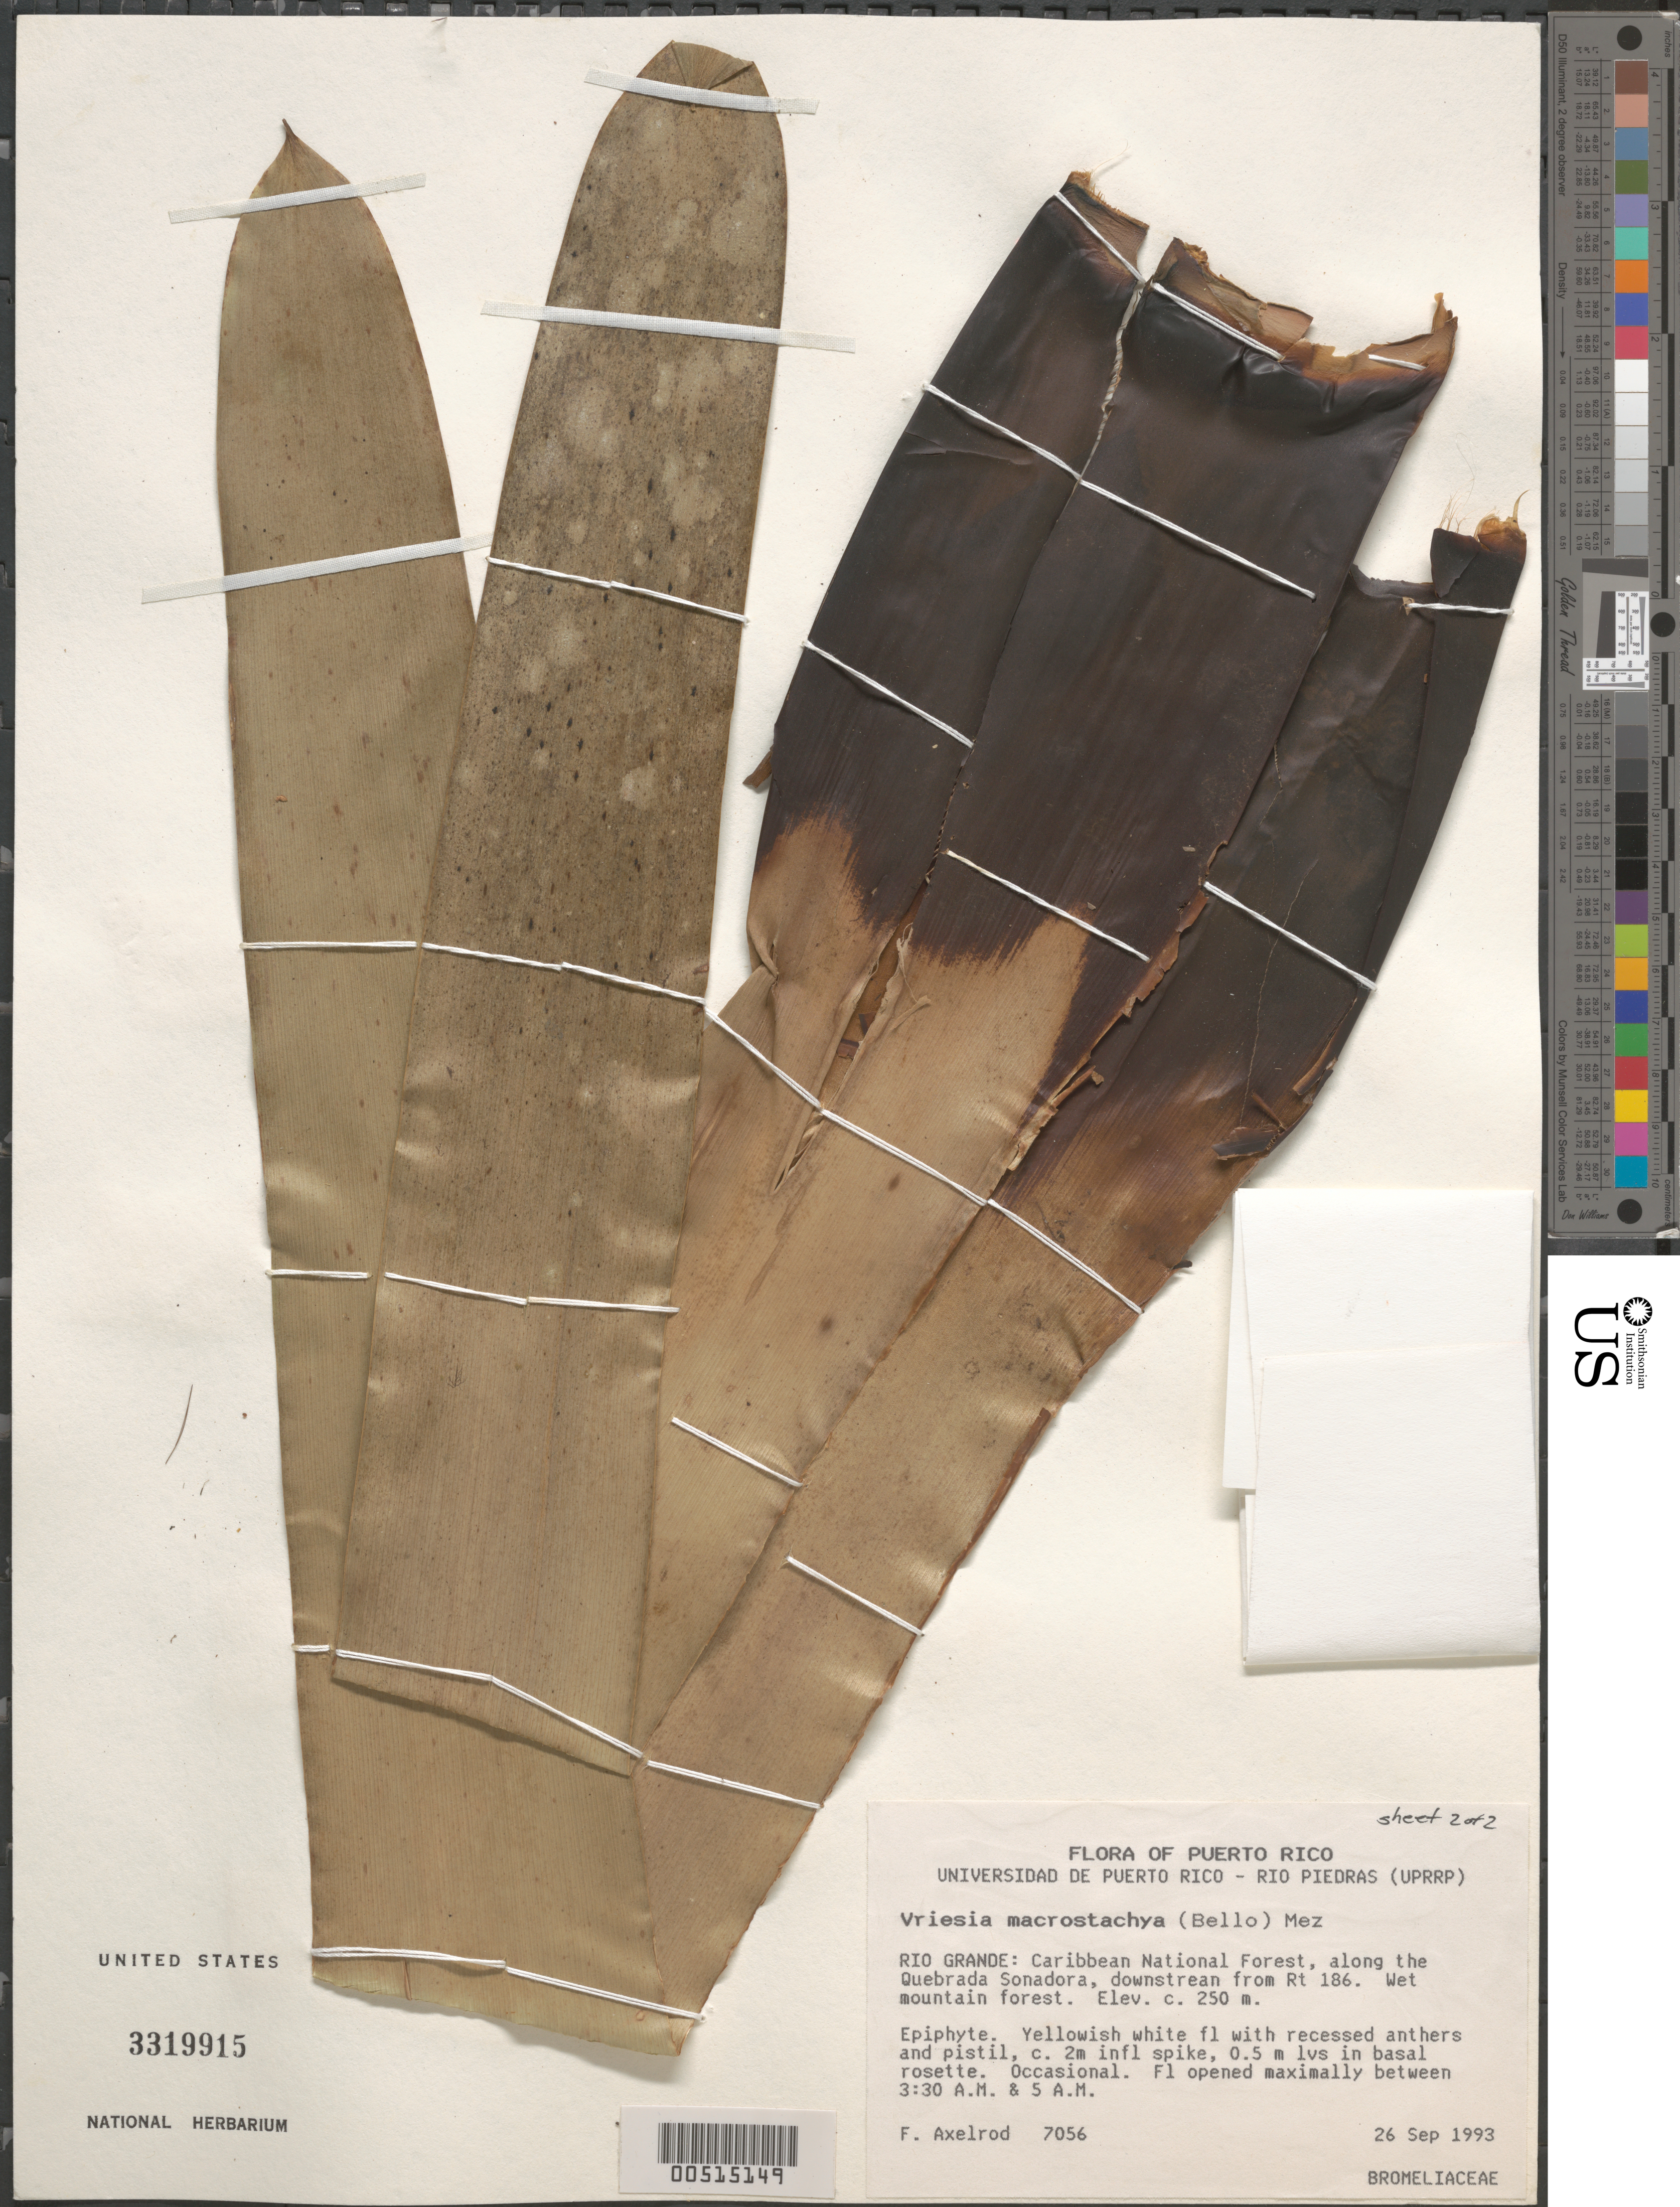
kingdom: Plantae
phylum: Tracheophyta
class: Liliopsida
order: Poales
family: Bromeliaceae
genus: Vriesea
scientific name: Vriesea macrostachya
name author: (Bello) Mez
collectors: F. S. Axelrod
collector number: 7056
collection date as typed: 26 Sep 1993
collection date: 1993-09-26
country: Puerto Rico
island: Greater Antilles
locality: Rio Grande: Caribbean National Forest, along the Quebrada Sonadora, downstream from Rt. 186.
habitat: Wet mountain forest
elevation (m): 250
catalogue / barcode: US 3319915